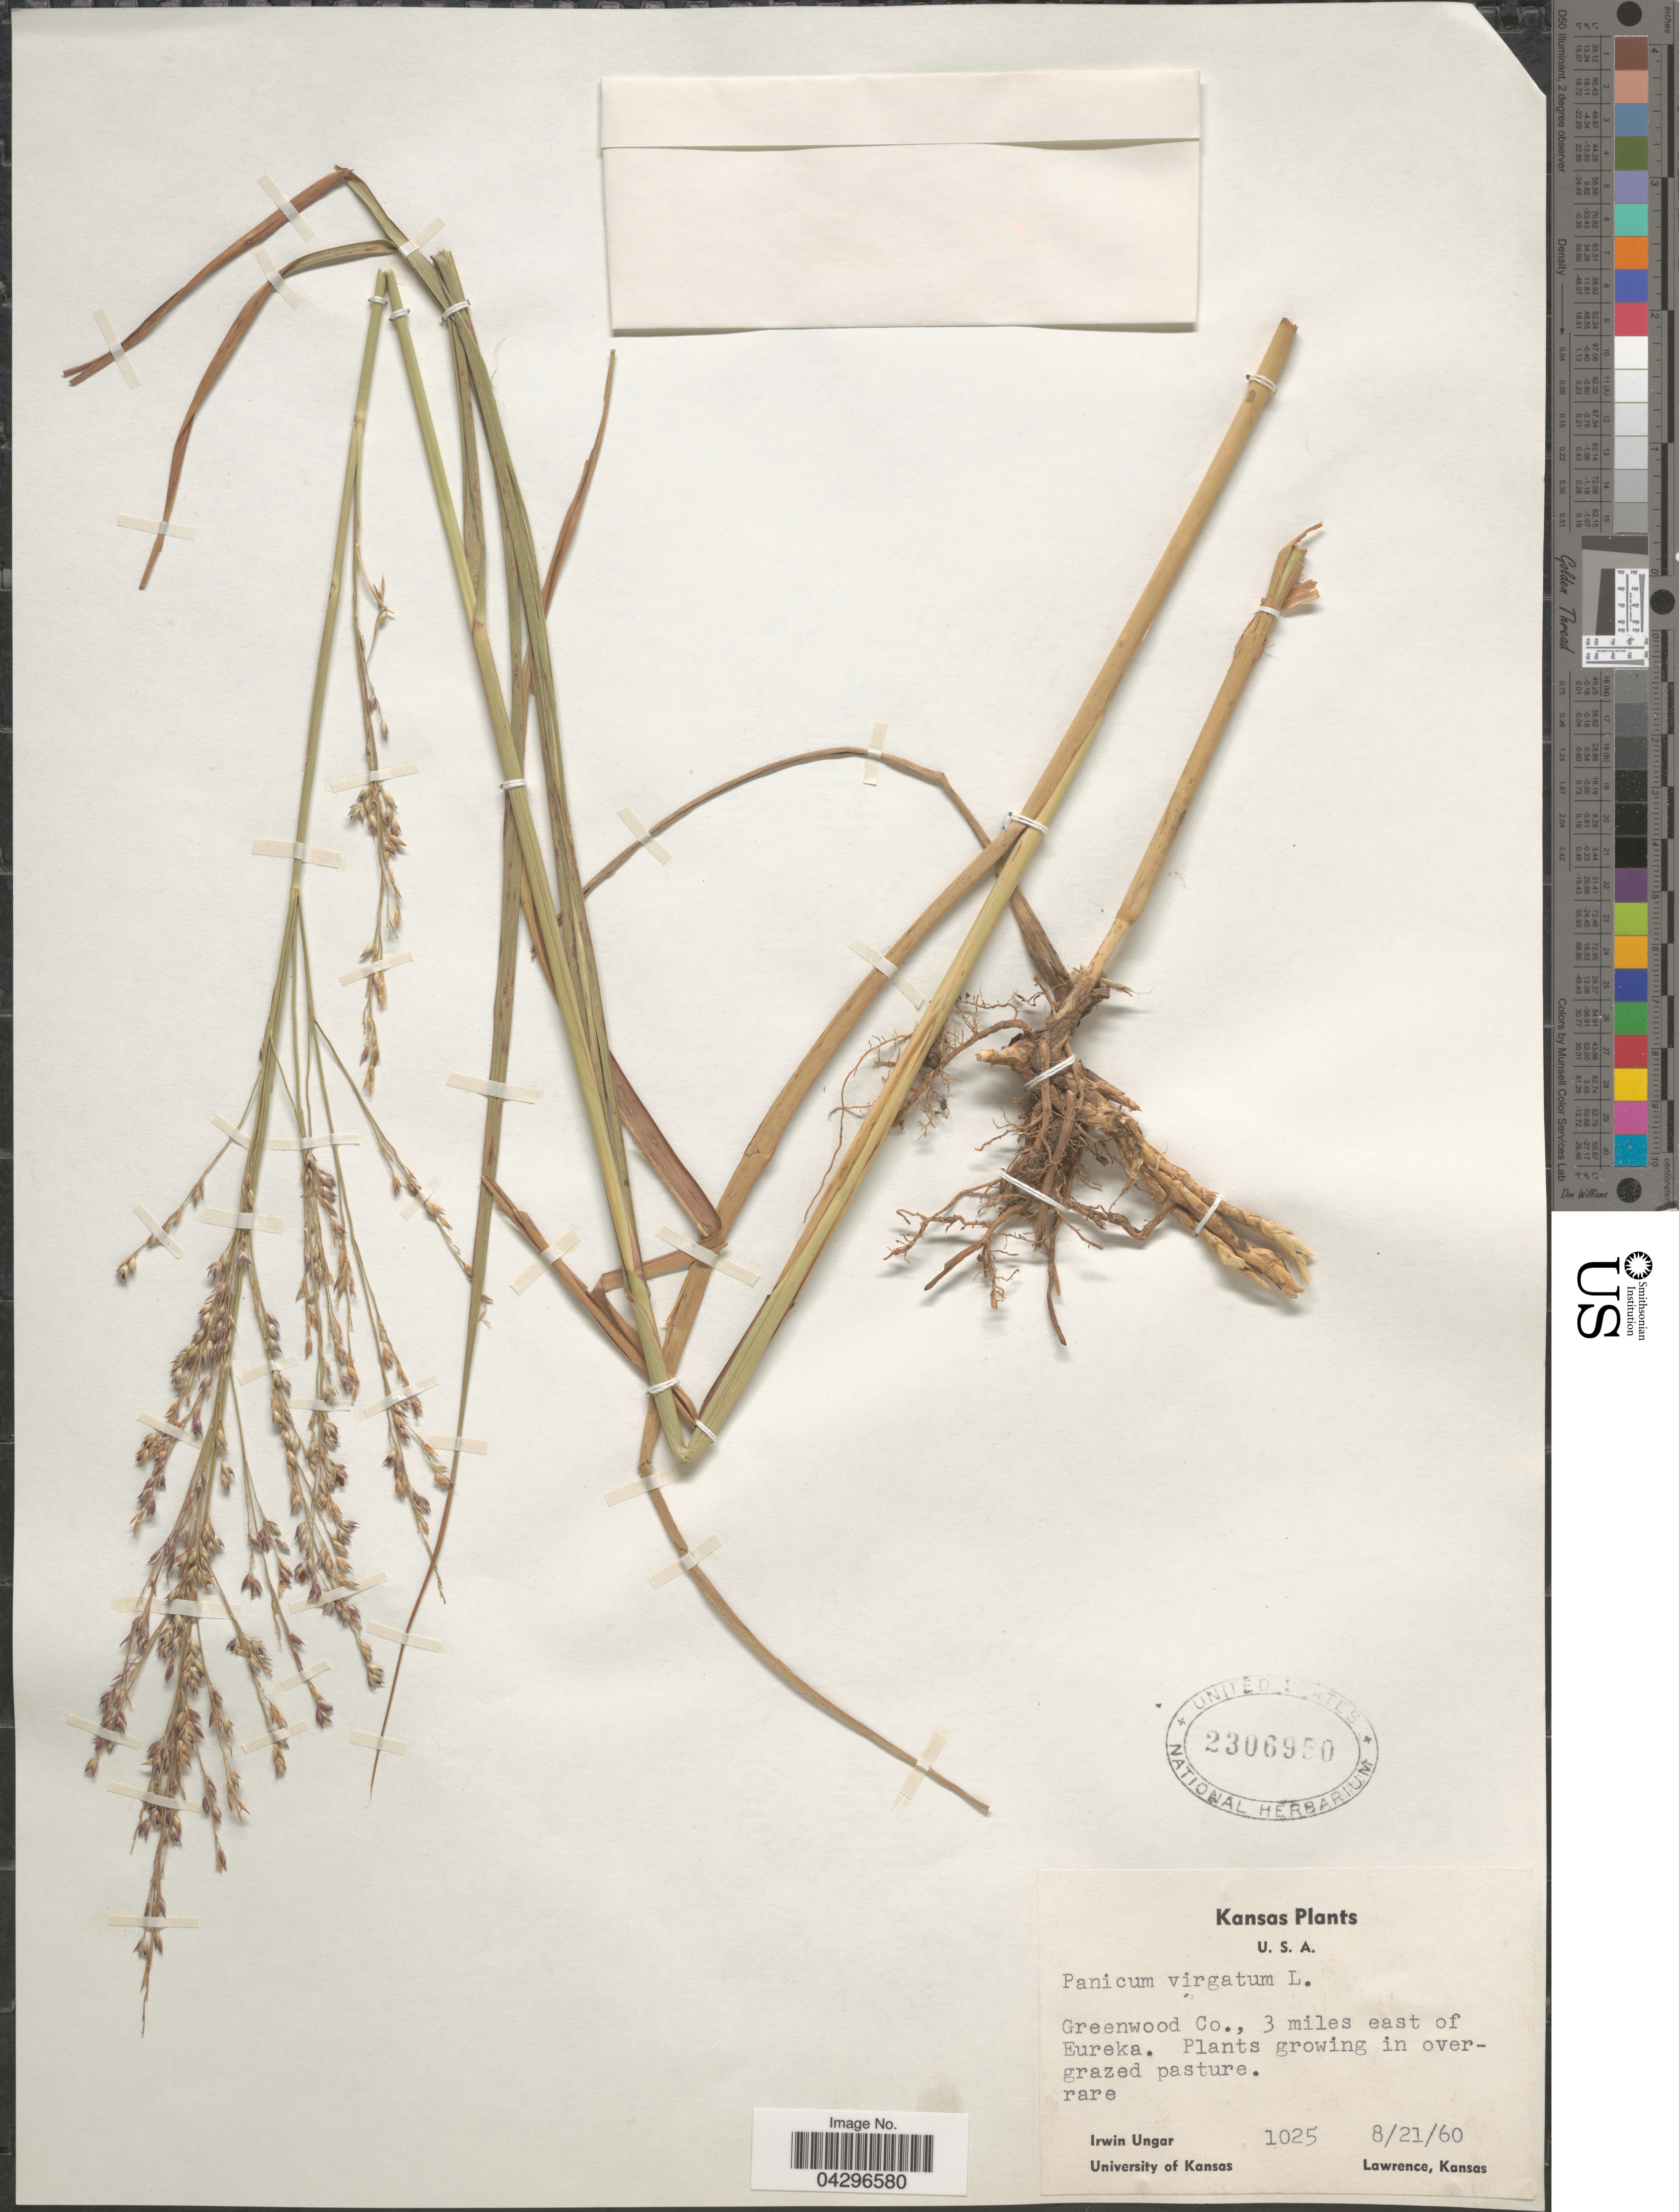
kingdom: Plantae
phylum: Tracheophyta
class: Liliopsida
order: Poales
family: Poaceae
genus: Panicum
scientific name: Panicum virgatum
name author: L.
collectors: I. Ungar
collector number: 1025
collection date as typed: Transcribed d/m/y: 21/8/60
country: United States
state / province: Kansas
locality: Greenwood Co., 3 miles east of Eureka.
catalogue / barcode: US 2306950